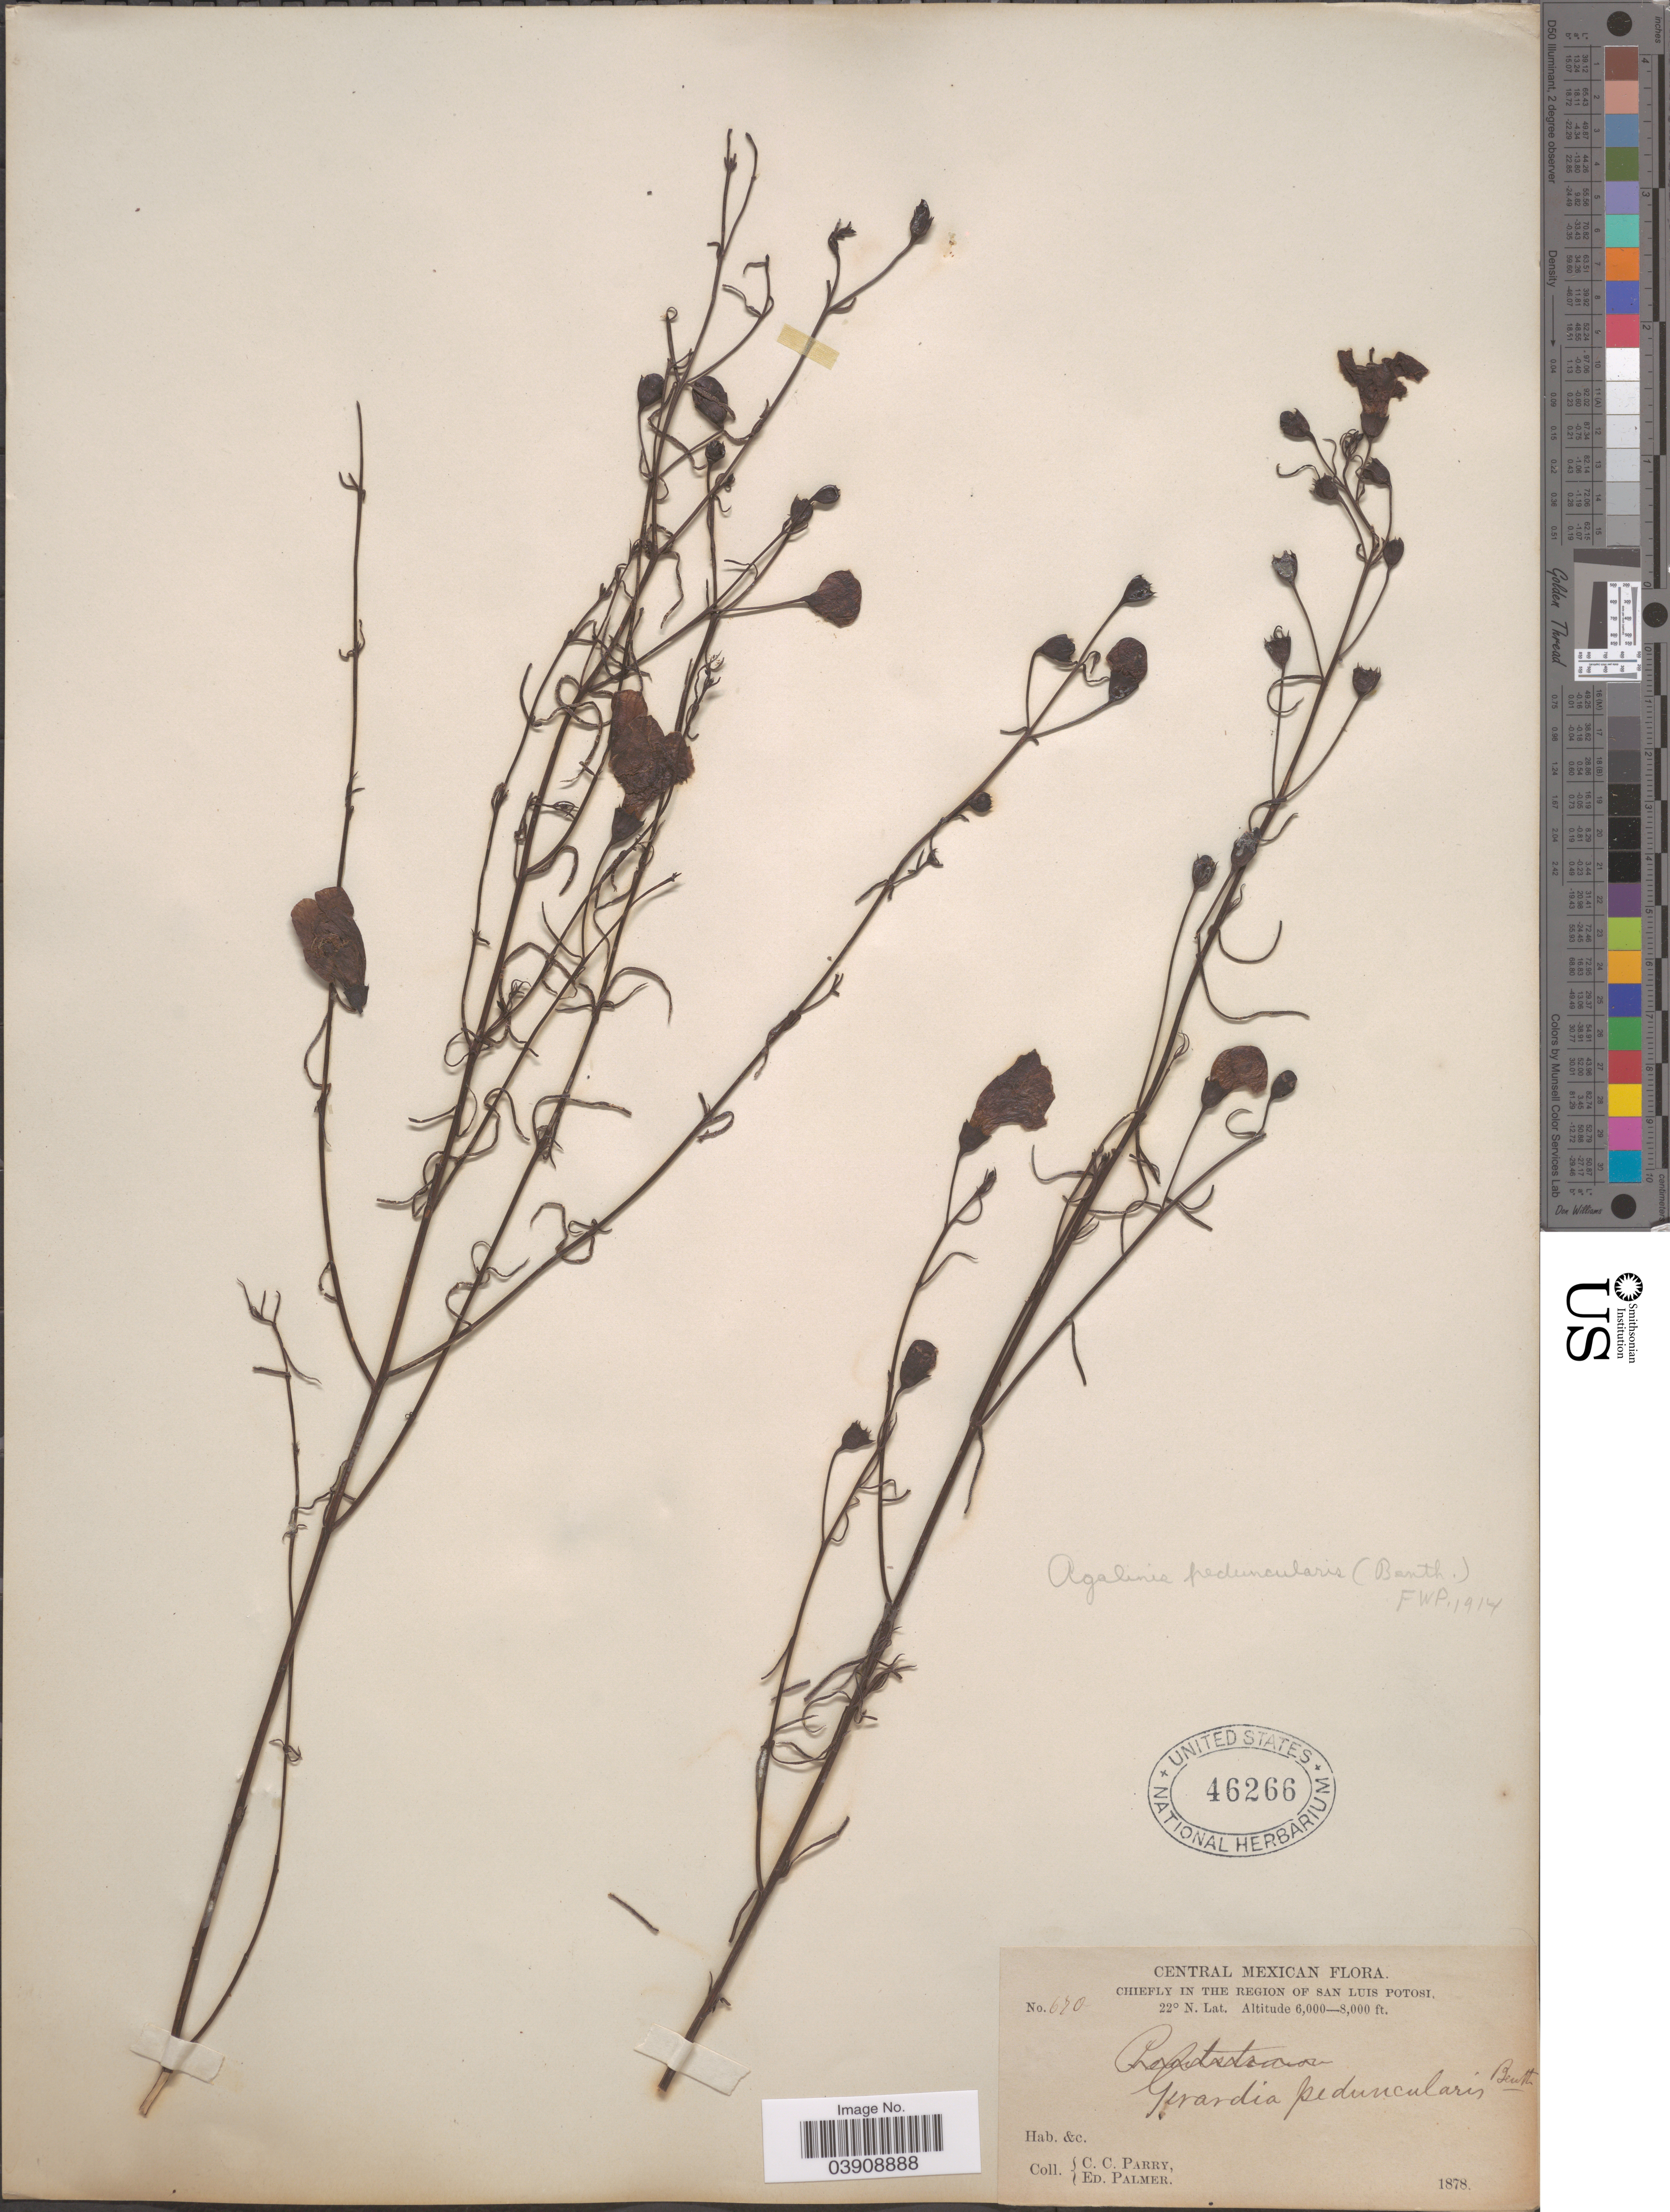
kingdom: Plantae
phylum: Tracheophyta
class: Magnoliopsida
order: Lamiales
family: Orobanchaceae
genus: Agalinis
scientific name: Agalinis peduncularis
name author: (Benth.) Pennell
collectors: C. C. Parry & E. Palmer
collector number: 670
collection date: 1878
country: Mexico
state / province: San Luis Potosí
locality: In the region of San Luis Potosi.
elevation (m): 1829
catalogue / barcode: US 46266